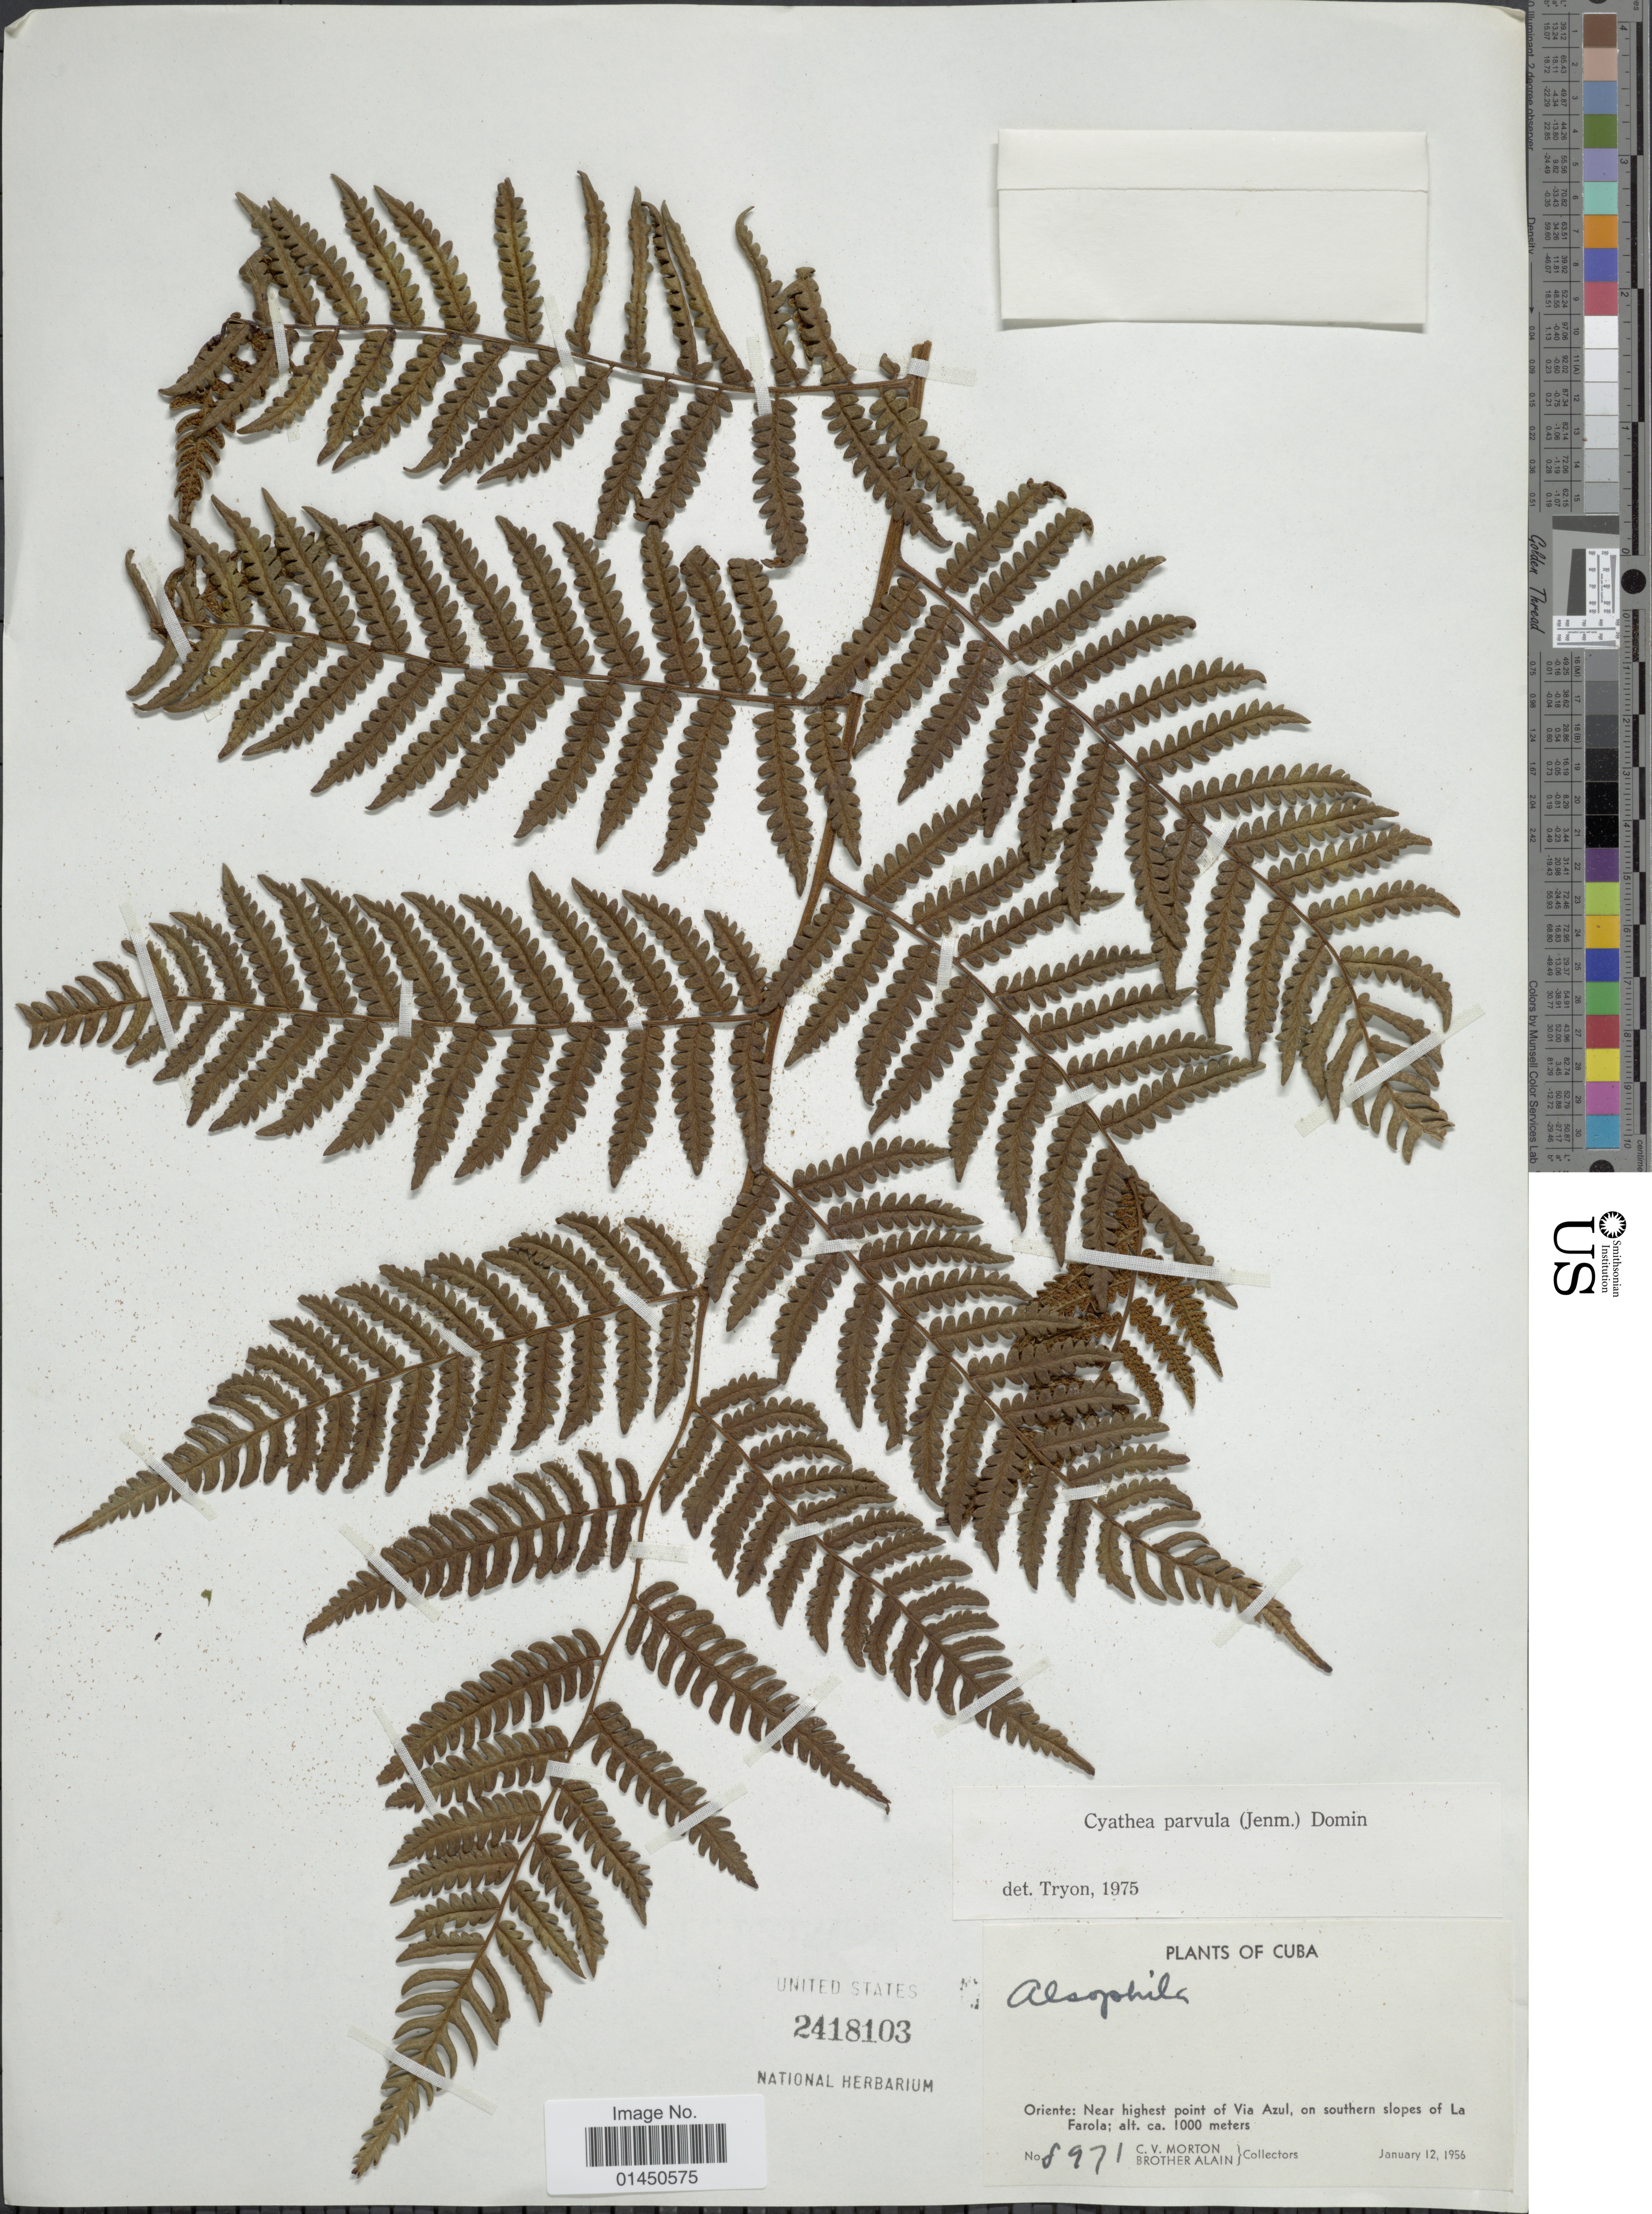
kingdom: Plantae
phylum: Tracheophyta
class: Polypodiopsida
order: Cyatheales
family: Cyatheaceae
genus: Cyathea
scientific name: Cyathea parvula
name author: (Jenman) Domin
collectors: C. V. Morton & A. H. Liogier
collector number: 8971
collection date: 1956-01-12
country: Cuba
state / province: Oriente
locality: Near highest point of Via Azul, on southern slopes of La Farola.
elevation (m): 1000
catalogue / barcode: US 2418103